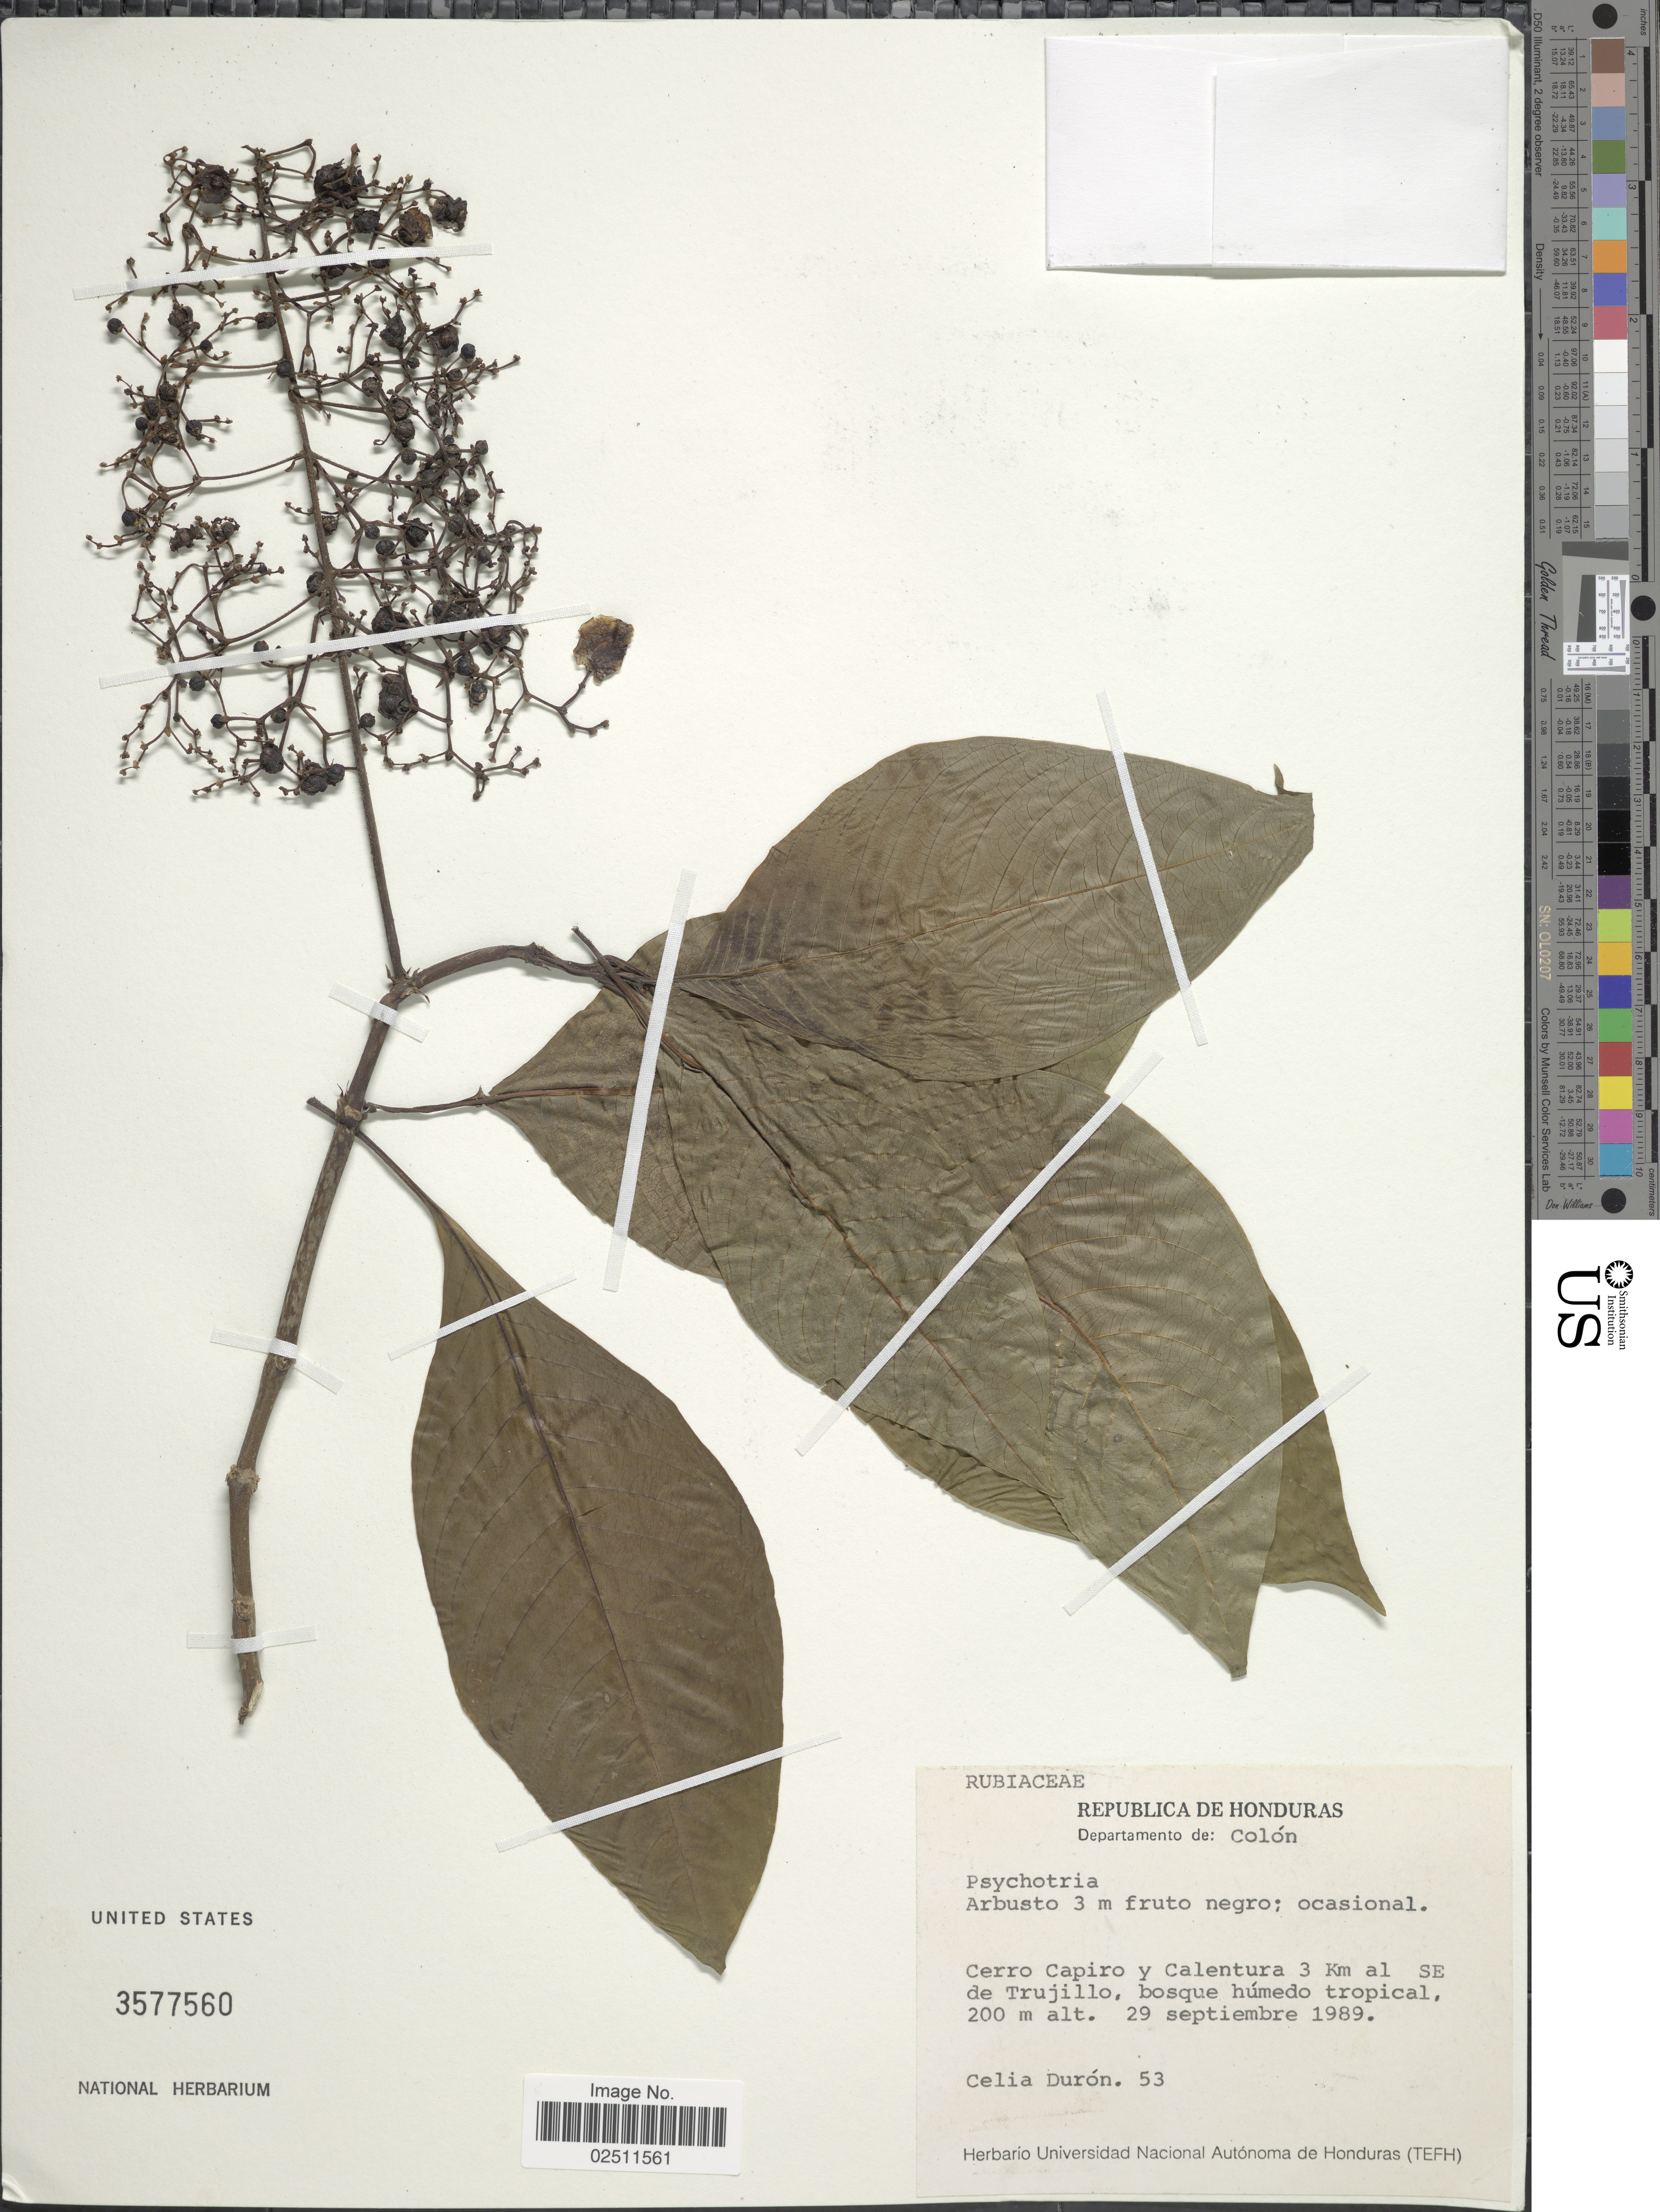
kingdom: Plantae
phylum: Tracheophyta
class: Magnoliopsida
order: Gentianales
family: Rubiaceae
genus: Psychotria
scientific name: Psychotria sp.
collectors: C. Duron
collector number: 53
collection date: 1989-09-29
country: Honduras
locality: Departamento de: Colon. Cerro Capiro y Calentura 3 Km al SE de Trujillo, bosque humedo tropical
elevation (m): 200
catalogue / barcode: US 3577560